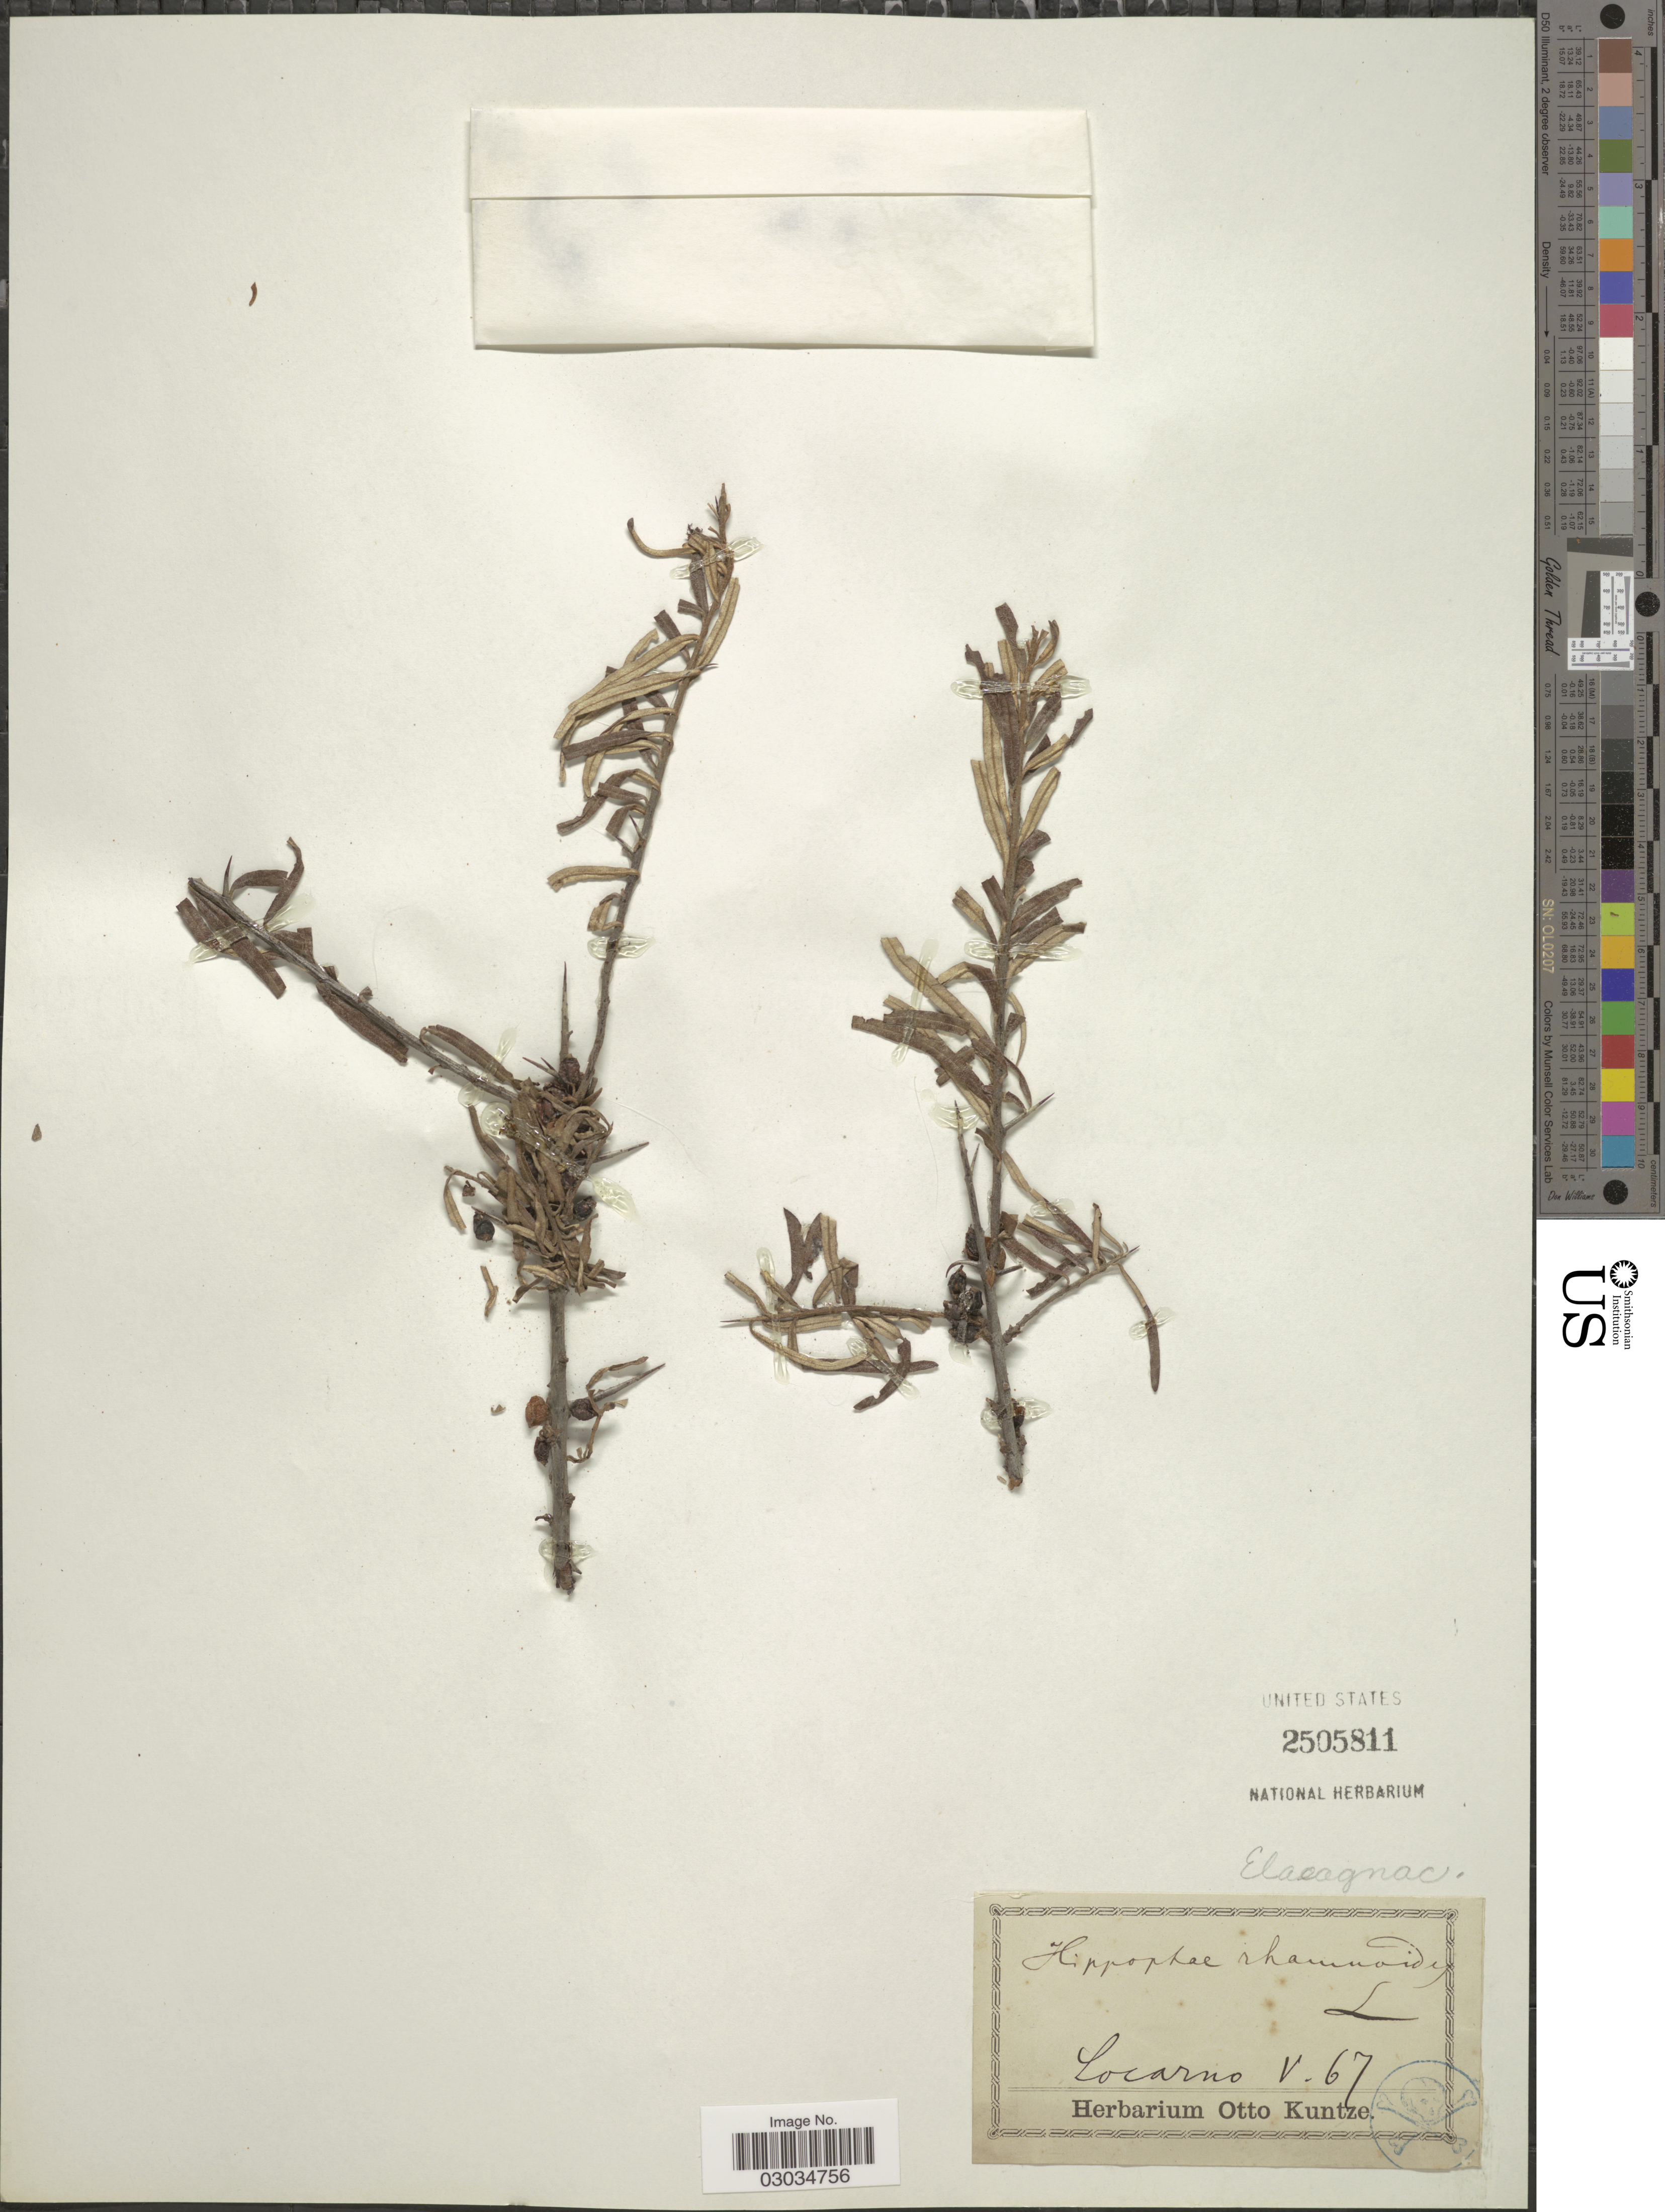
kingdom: Plantae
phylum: Tracheophyta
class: Magnoliopsida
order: Rosales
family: Elaeagnaceae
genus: Hippophae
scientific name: Hippophae rhamnoides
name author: L.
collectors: ex herb. Otto Kuntze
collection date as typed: Transcribed d/m/y: /5/67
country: Italy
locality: Locarno.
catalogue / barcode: US 2505811